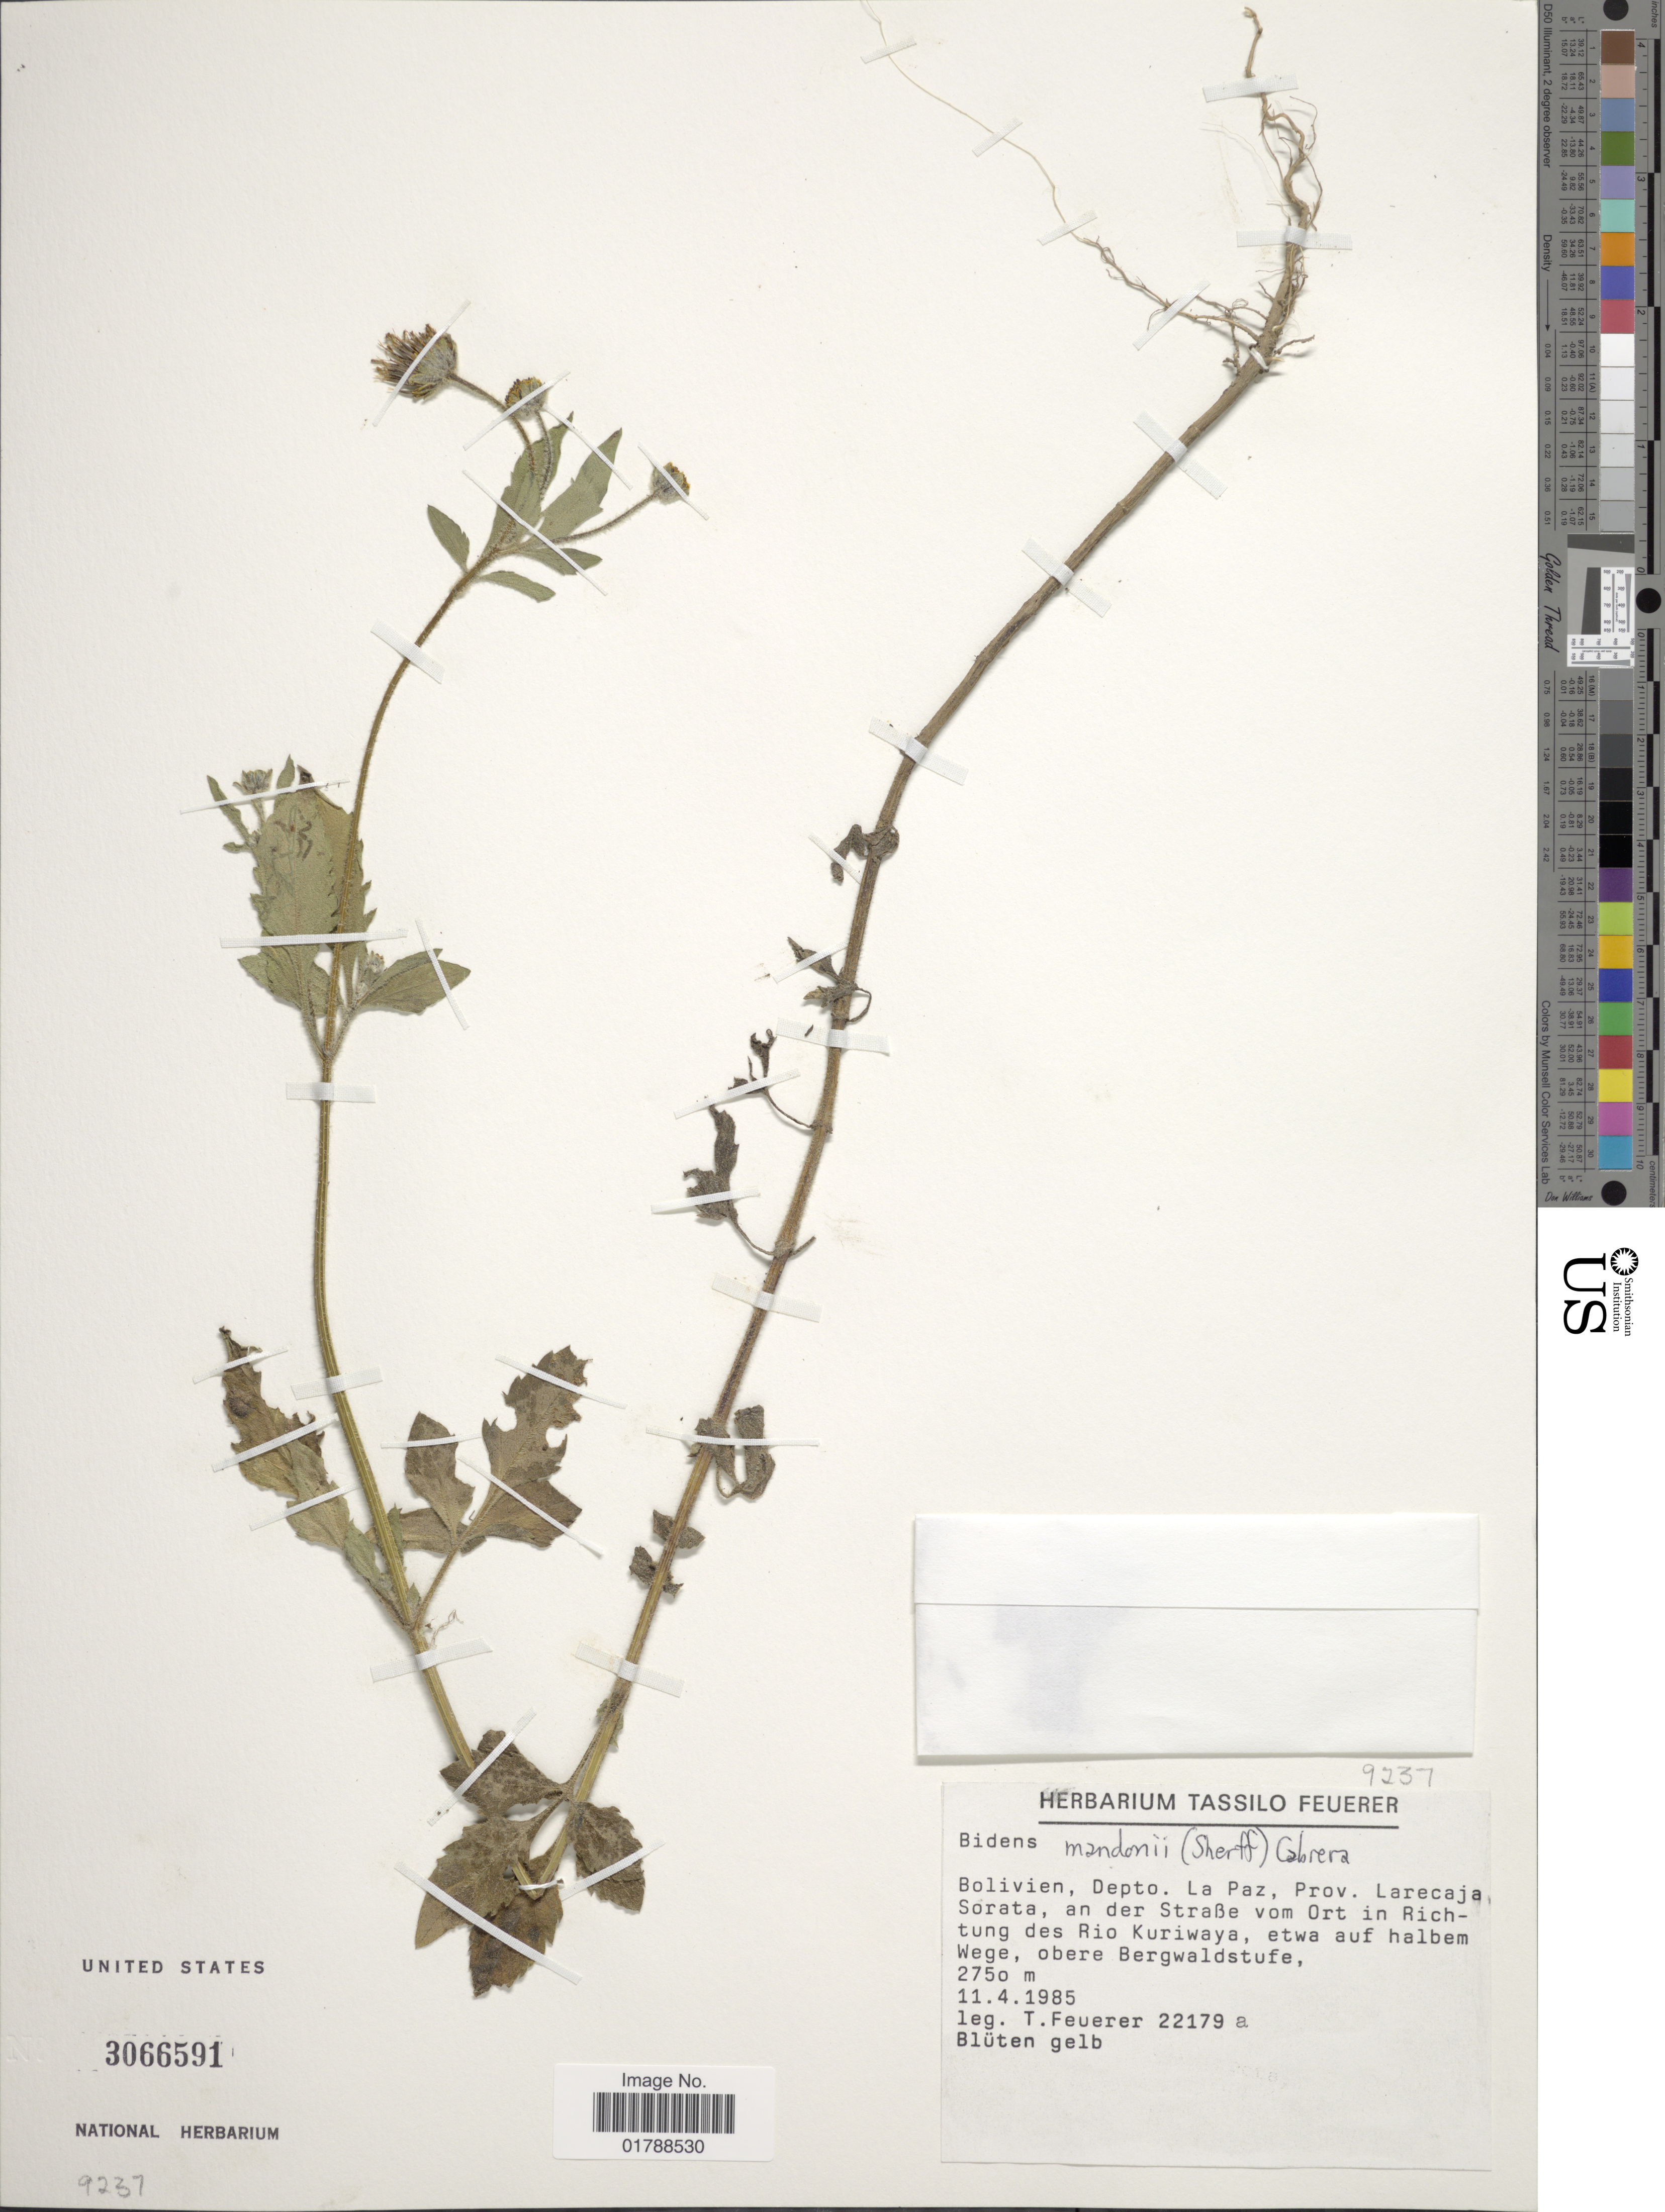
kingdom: Plantae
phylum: Tracheophyta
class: Magnoliopsida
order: Asterales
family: Asteraceae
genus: Bidens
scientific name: Bidens mandonii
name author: (Sherff) Cabrera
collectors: T. Feuerer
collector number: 22179a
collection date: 1985-04-11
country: Bolivia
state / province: La Paz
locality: Prov. Larecaja, Sorata, an der StraBe vom Ort in Richtung des Rio Kuriwaya, etwa auf halbem Wege, obere Bergwaldstufe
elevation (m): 2750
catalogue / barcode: US 3066591